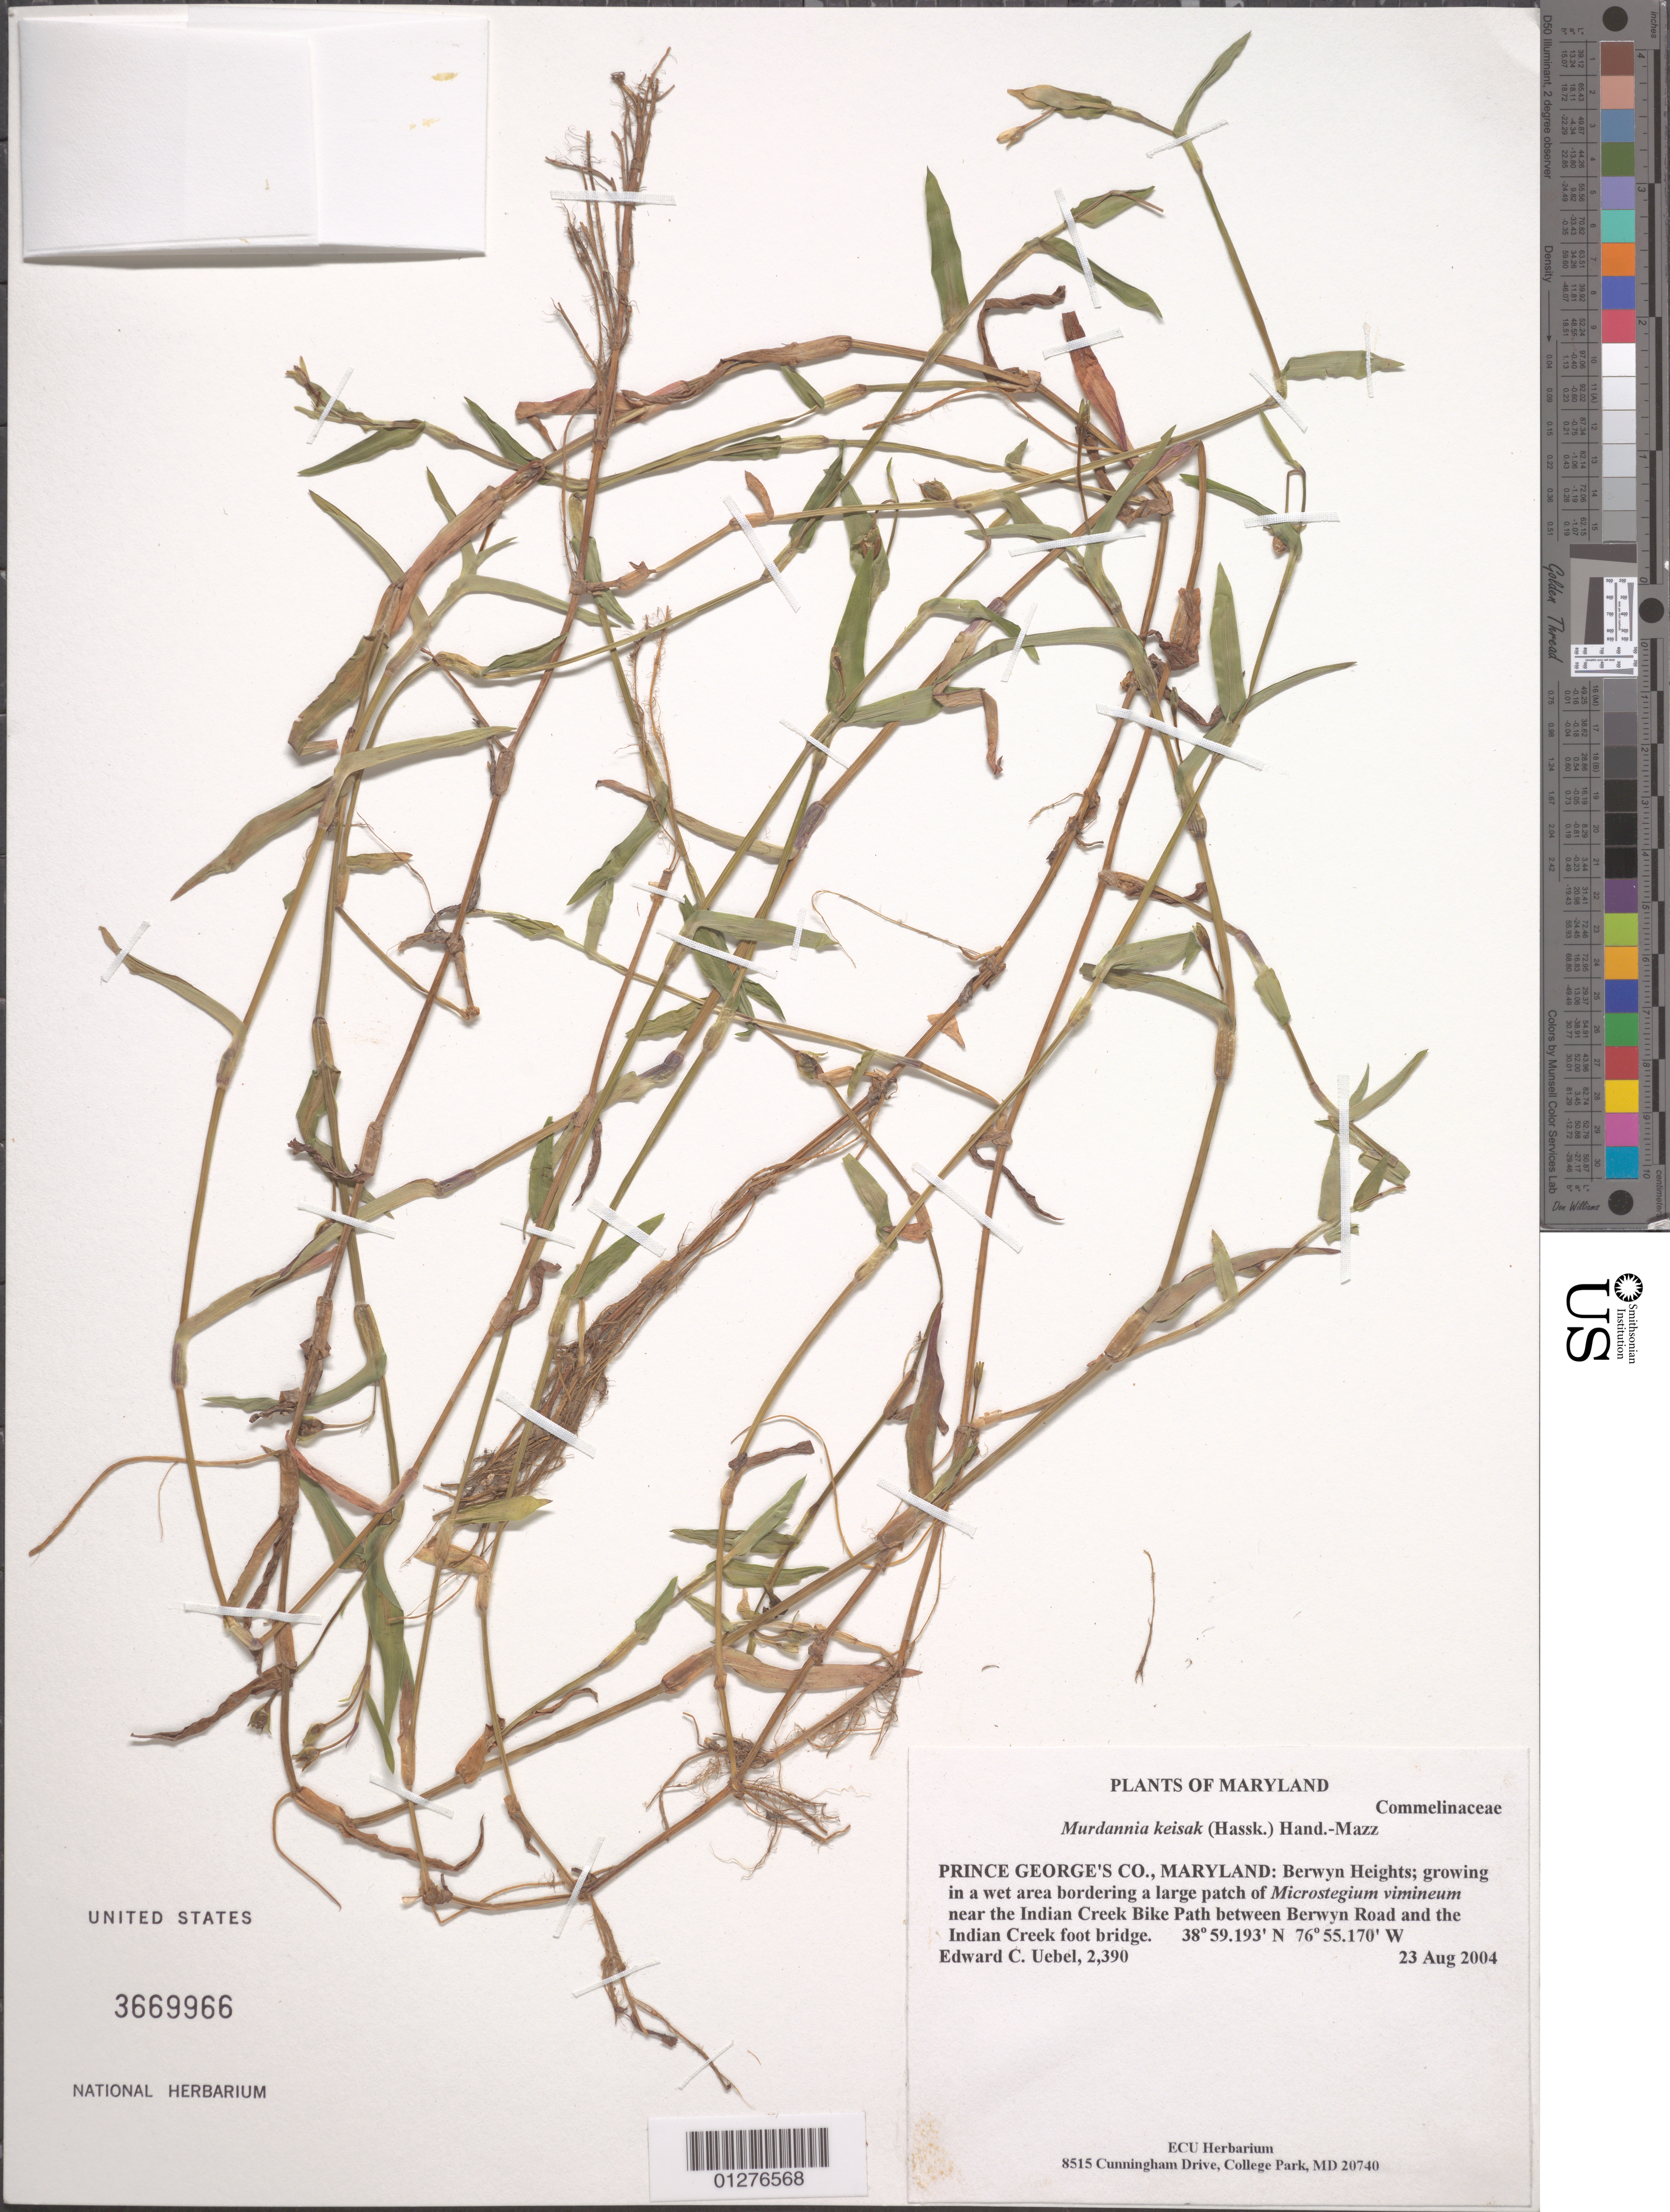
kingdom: Plantae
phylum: Tracheophyta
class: Liliopsida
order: Commelinales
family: Commelinaceae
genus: Murdannia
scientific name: Murdannia keisak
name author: (Hassk.) Hand.-Mazz.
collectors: E. Uebel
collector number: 2390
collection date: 2004-08-23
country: United States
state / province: Maryland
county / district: Prince George's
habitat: growing in a wet area bordering a large patch of Microstegium vimineum near the Indian Creek Bike Path between Berwyn Road and the Indian Creek foot bridge.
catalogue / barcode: US 3669966